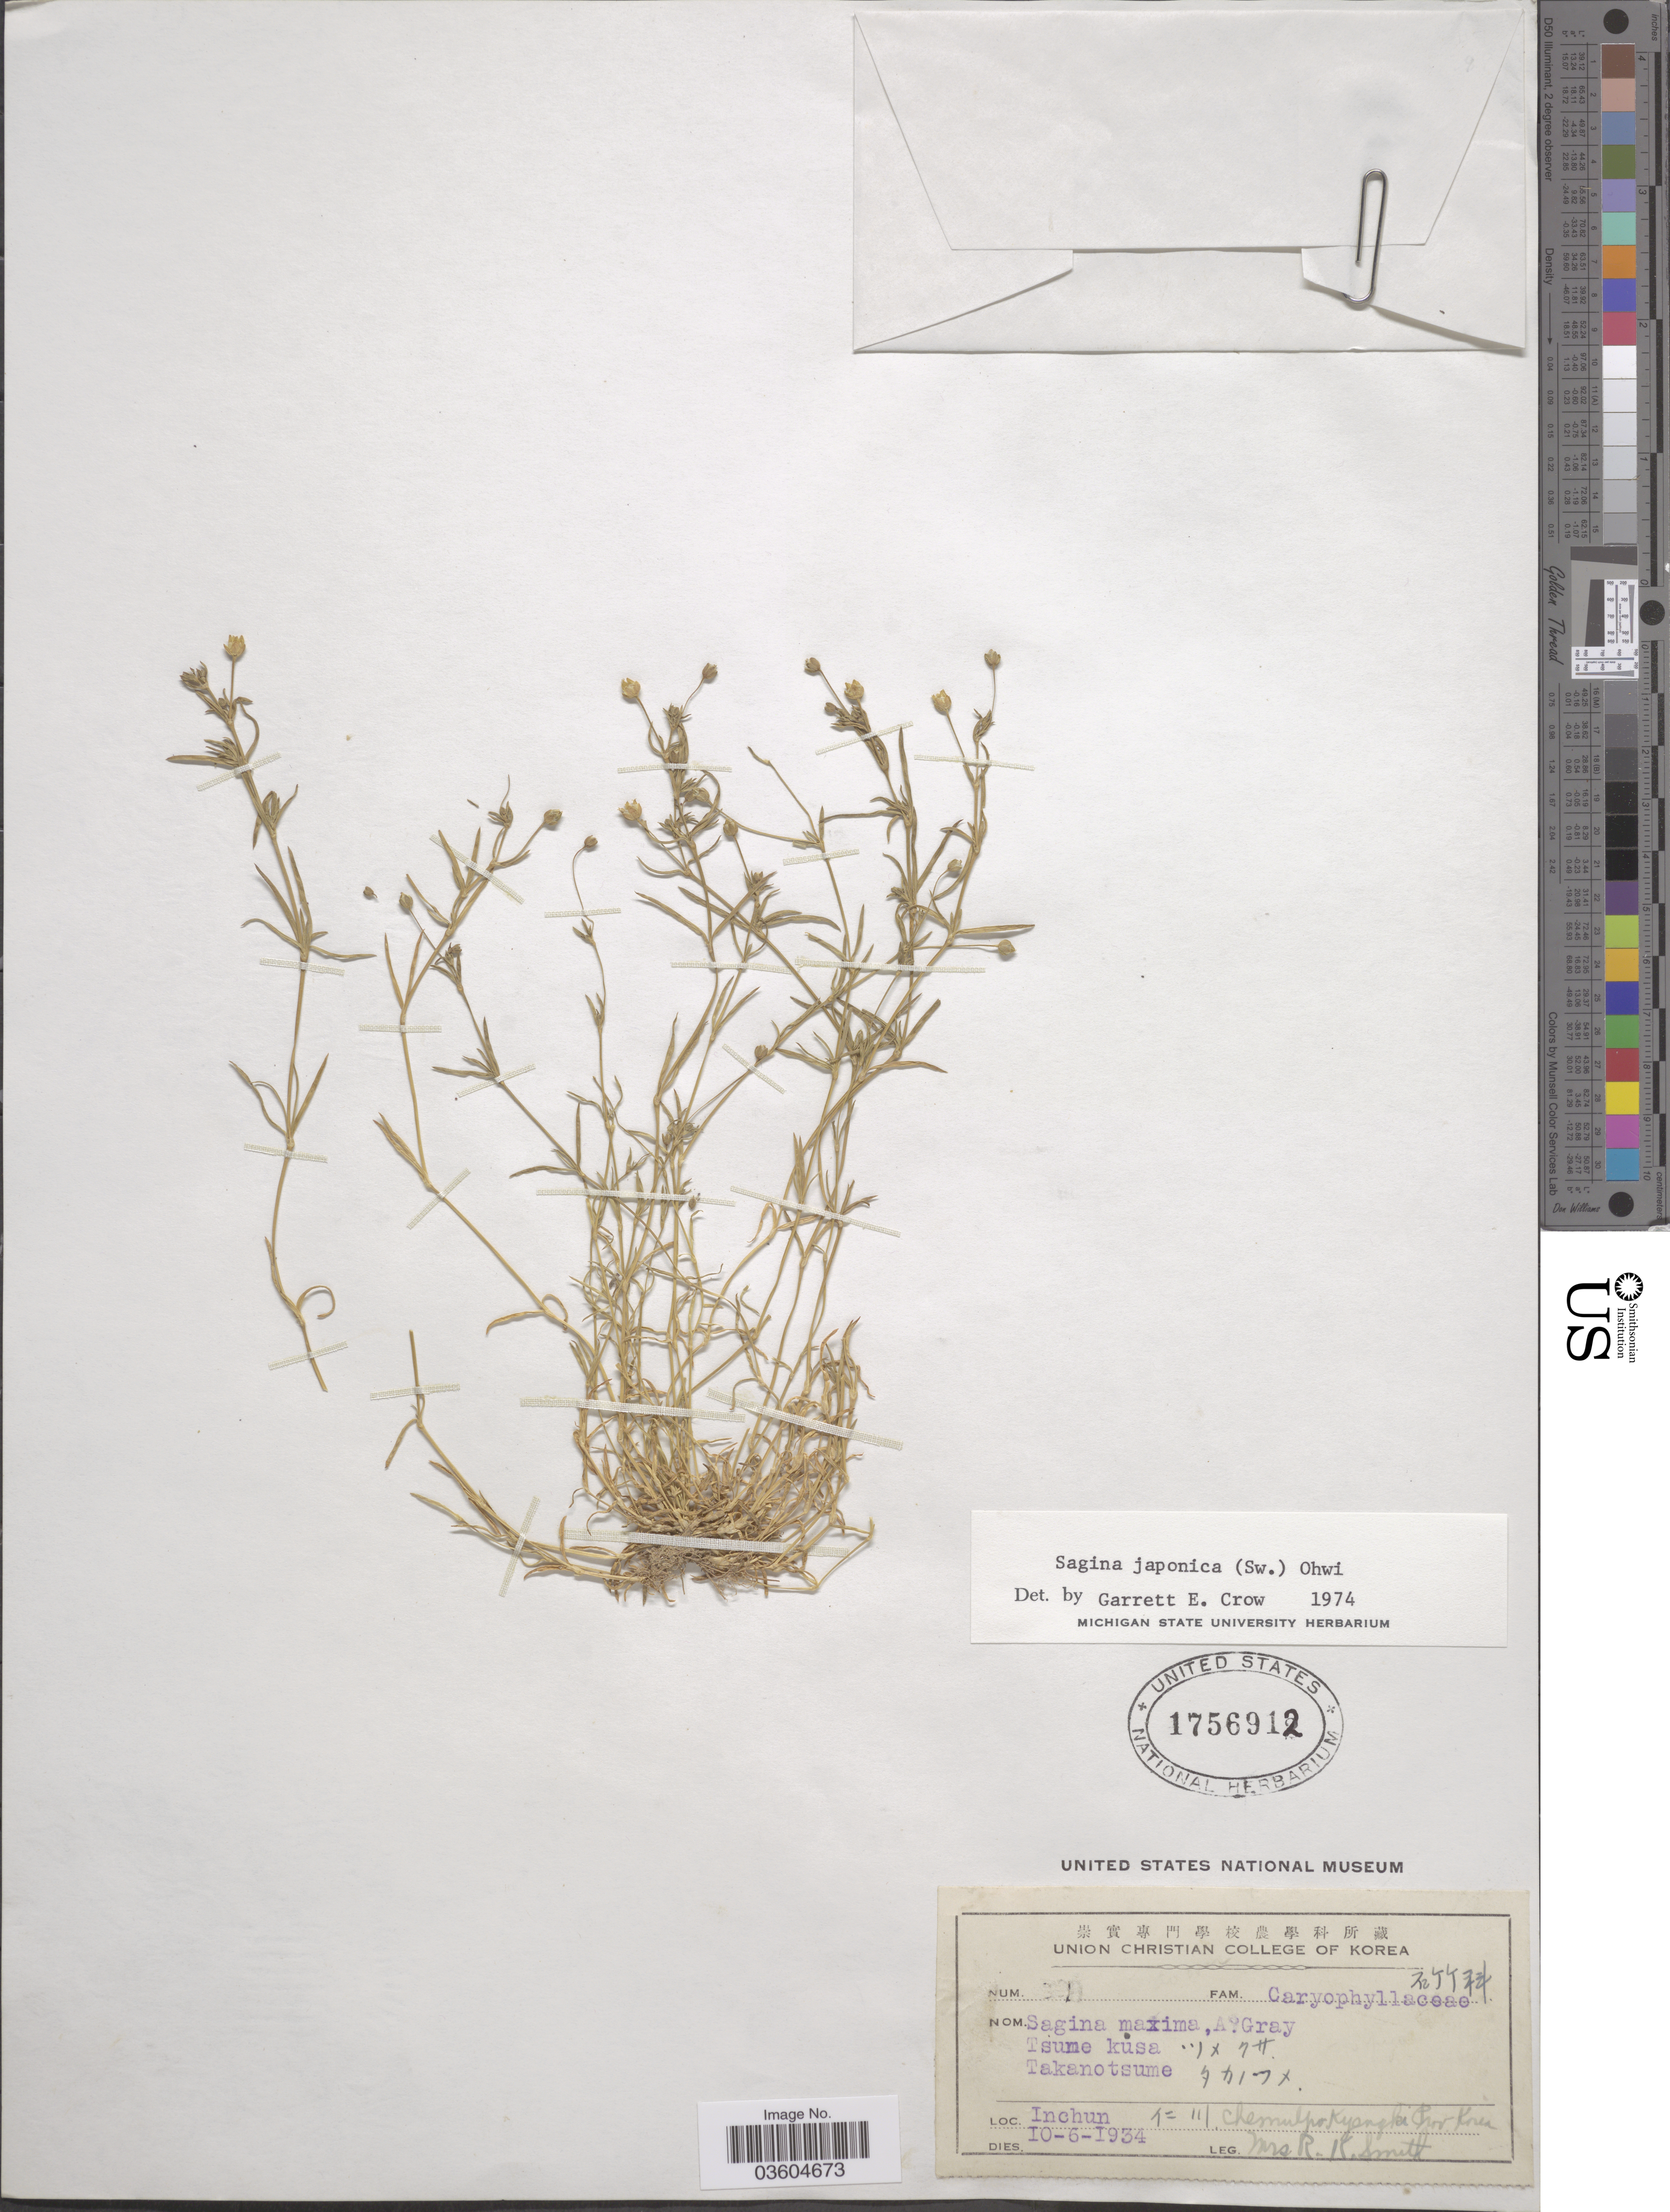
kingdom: Plantae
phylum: Tracheophyta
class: Magnoliopsida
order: Caryophyllales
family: Caryophyllaceae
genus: Sagina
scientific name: Sagina japonica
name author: (Sw.) Ohwi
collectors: Mrs. R. K. Smith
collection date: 1934-06-10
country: South Korea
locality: Inchun X. Chemulpo Kyengki Prov. Korea.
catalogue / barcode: US 1756912